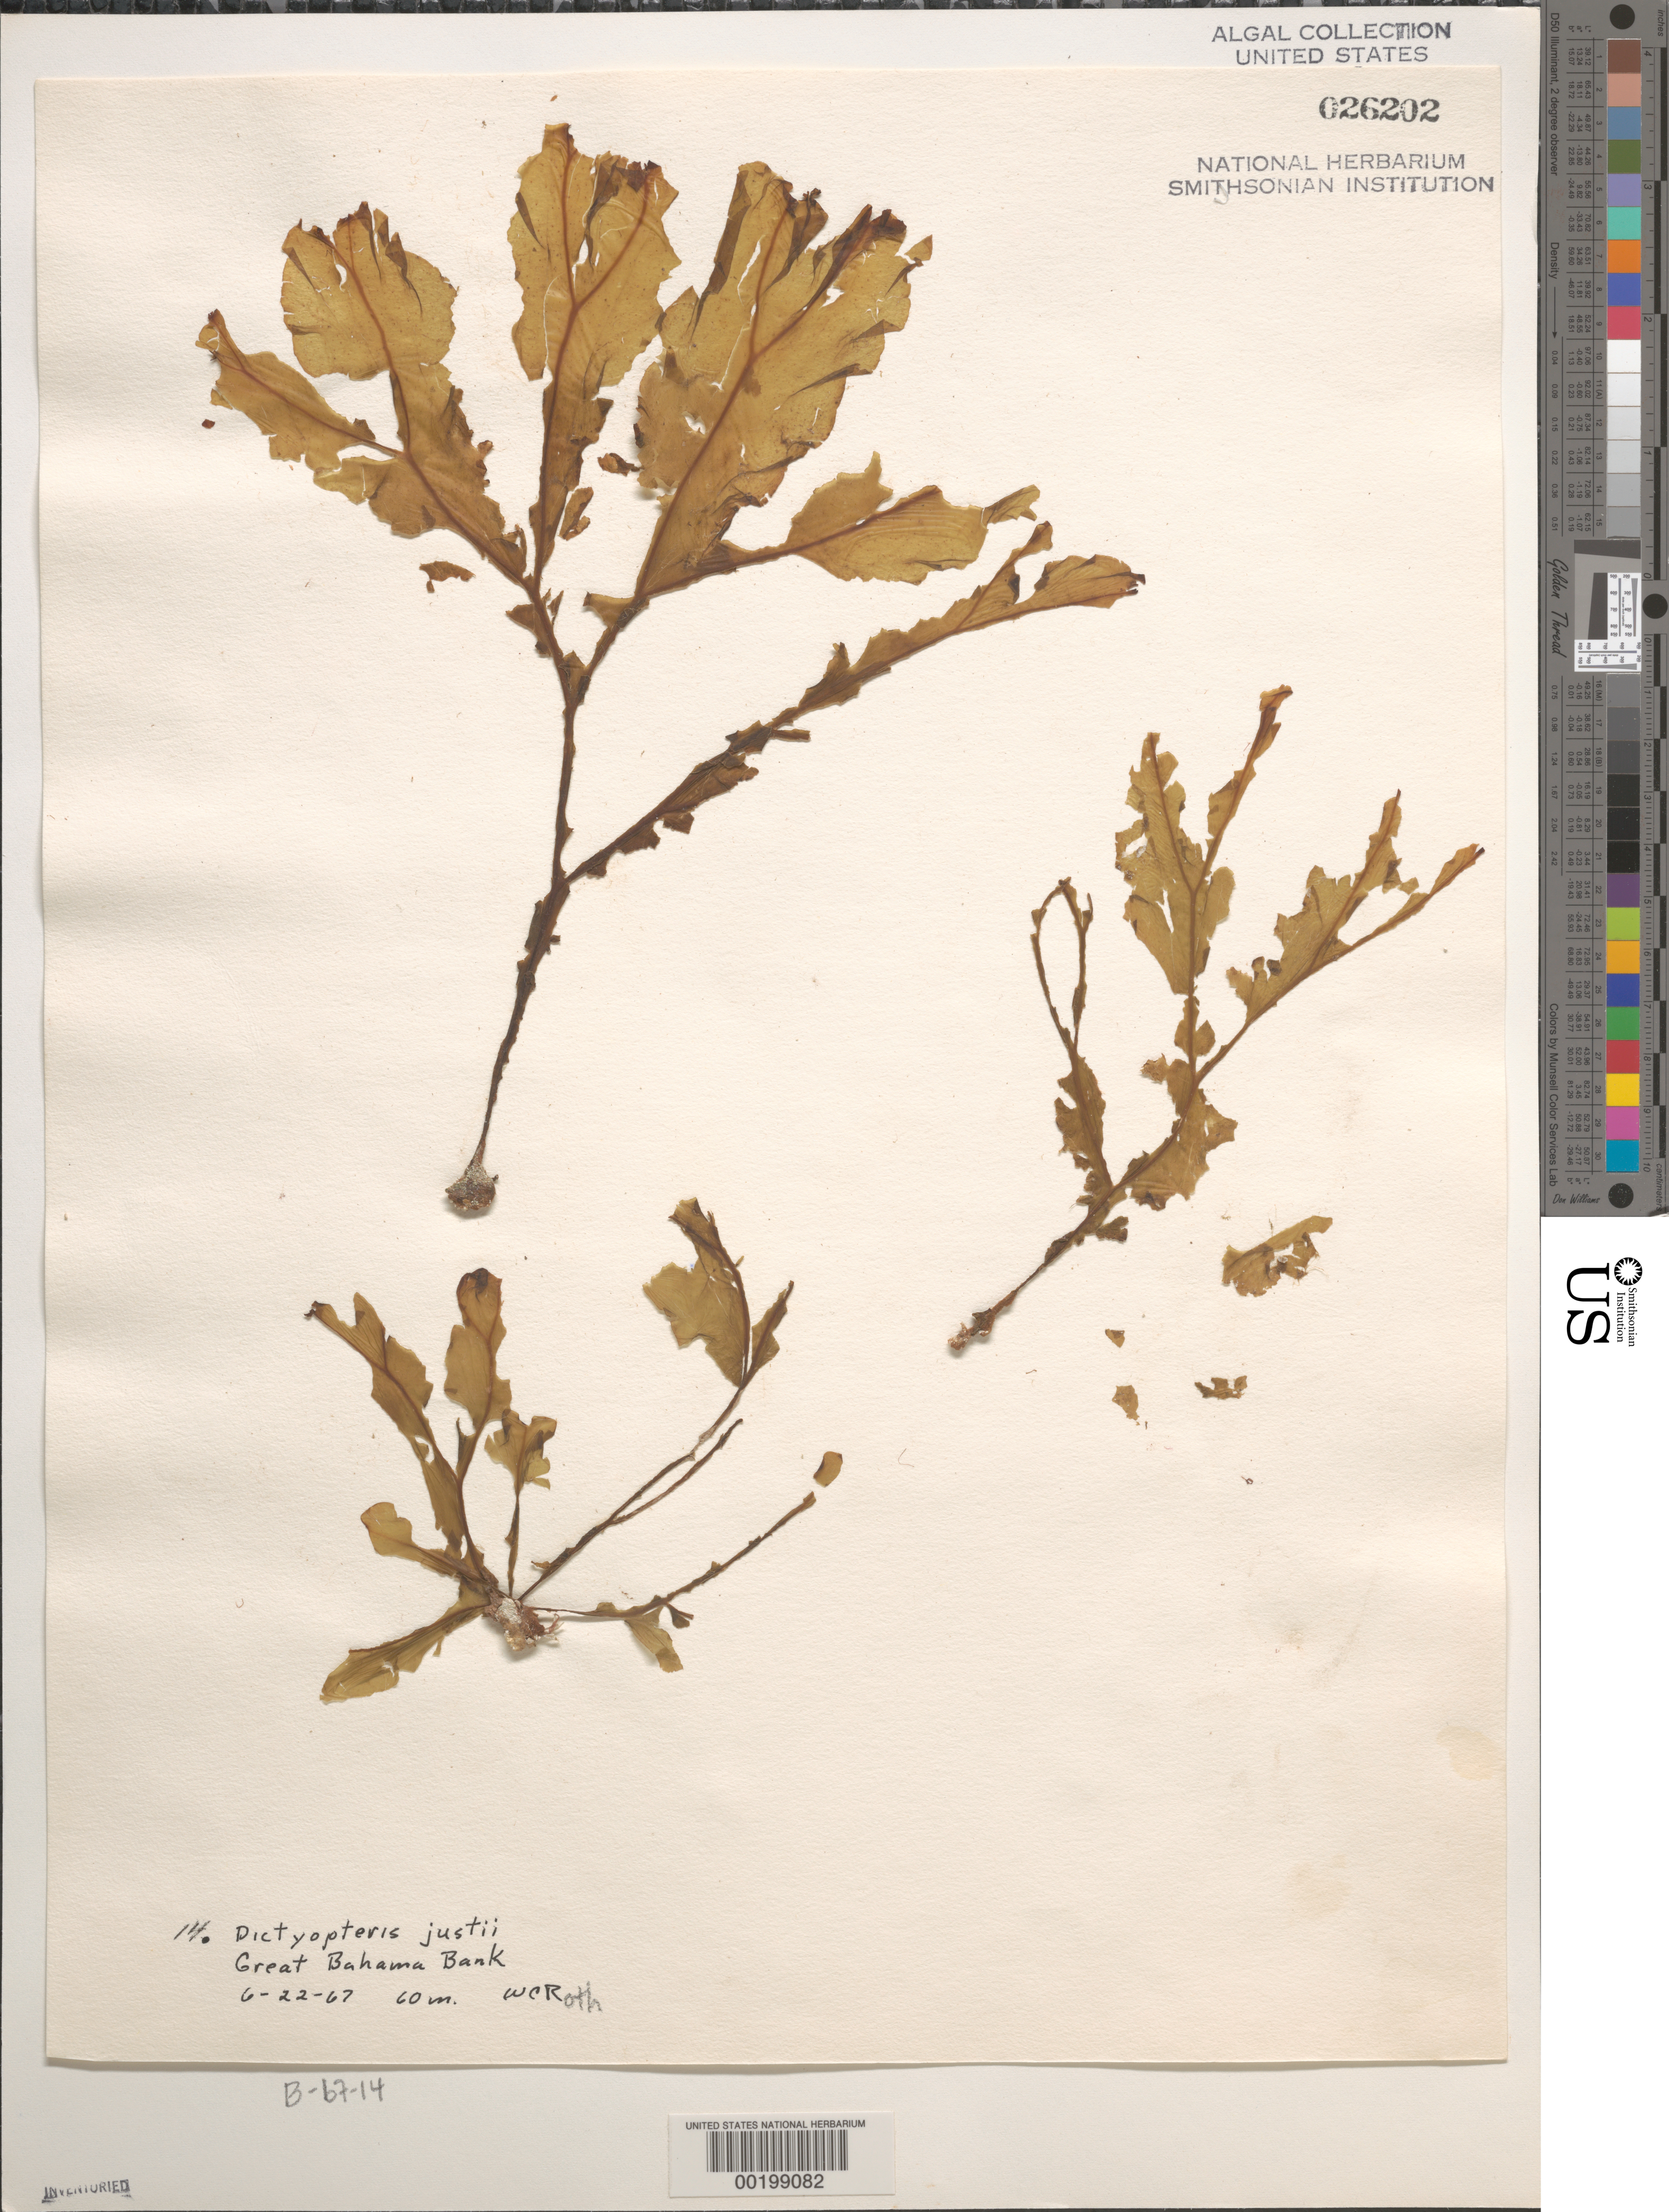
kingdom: Chromista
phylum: Ochrophyta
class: Phaeophyceae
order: Dictyotales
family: Dictyotaceae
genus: Dictyopteris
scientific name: Dictyopteris justii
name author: J.V.Lamouroux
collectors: W. C. Roth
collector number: B-67-14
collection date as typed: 22 Jun 1967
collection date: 1967-06-22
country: Bahamas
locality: Great Bahama Bank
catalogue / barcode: US 26202